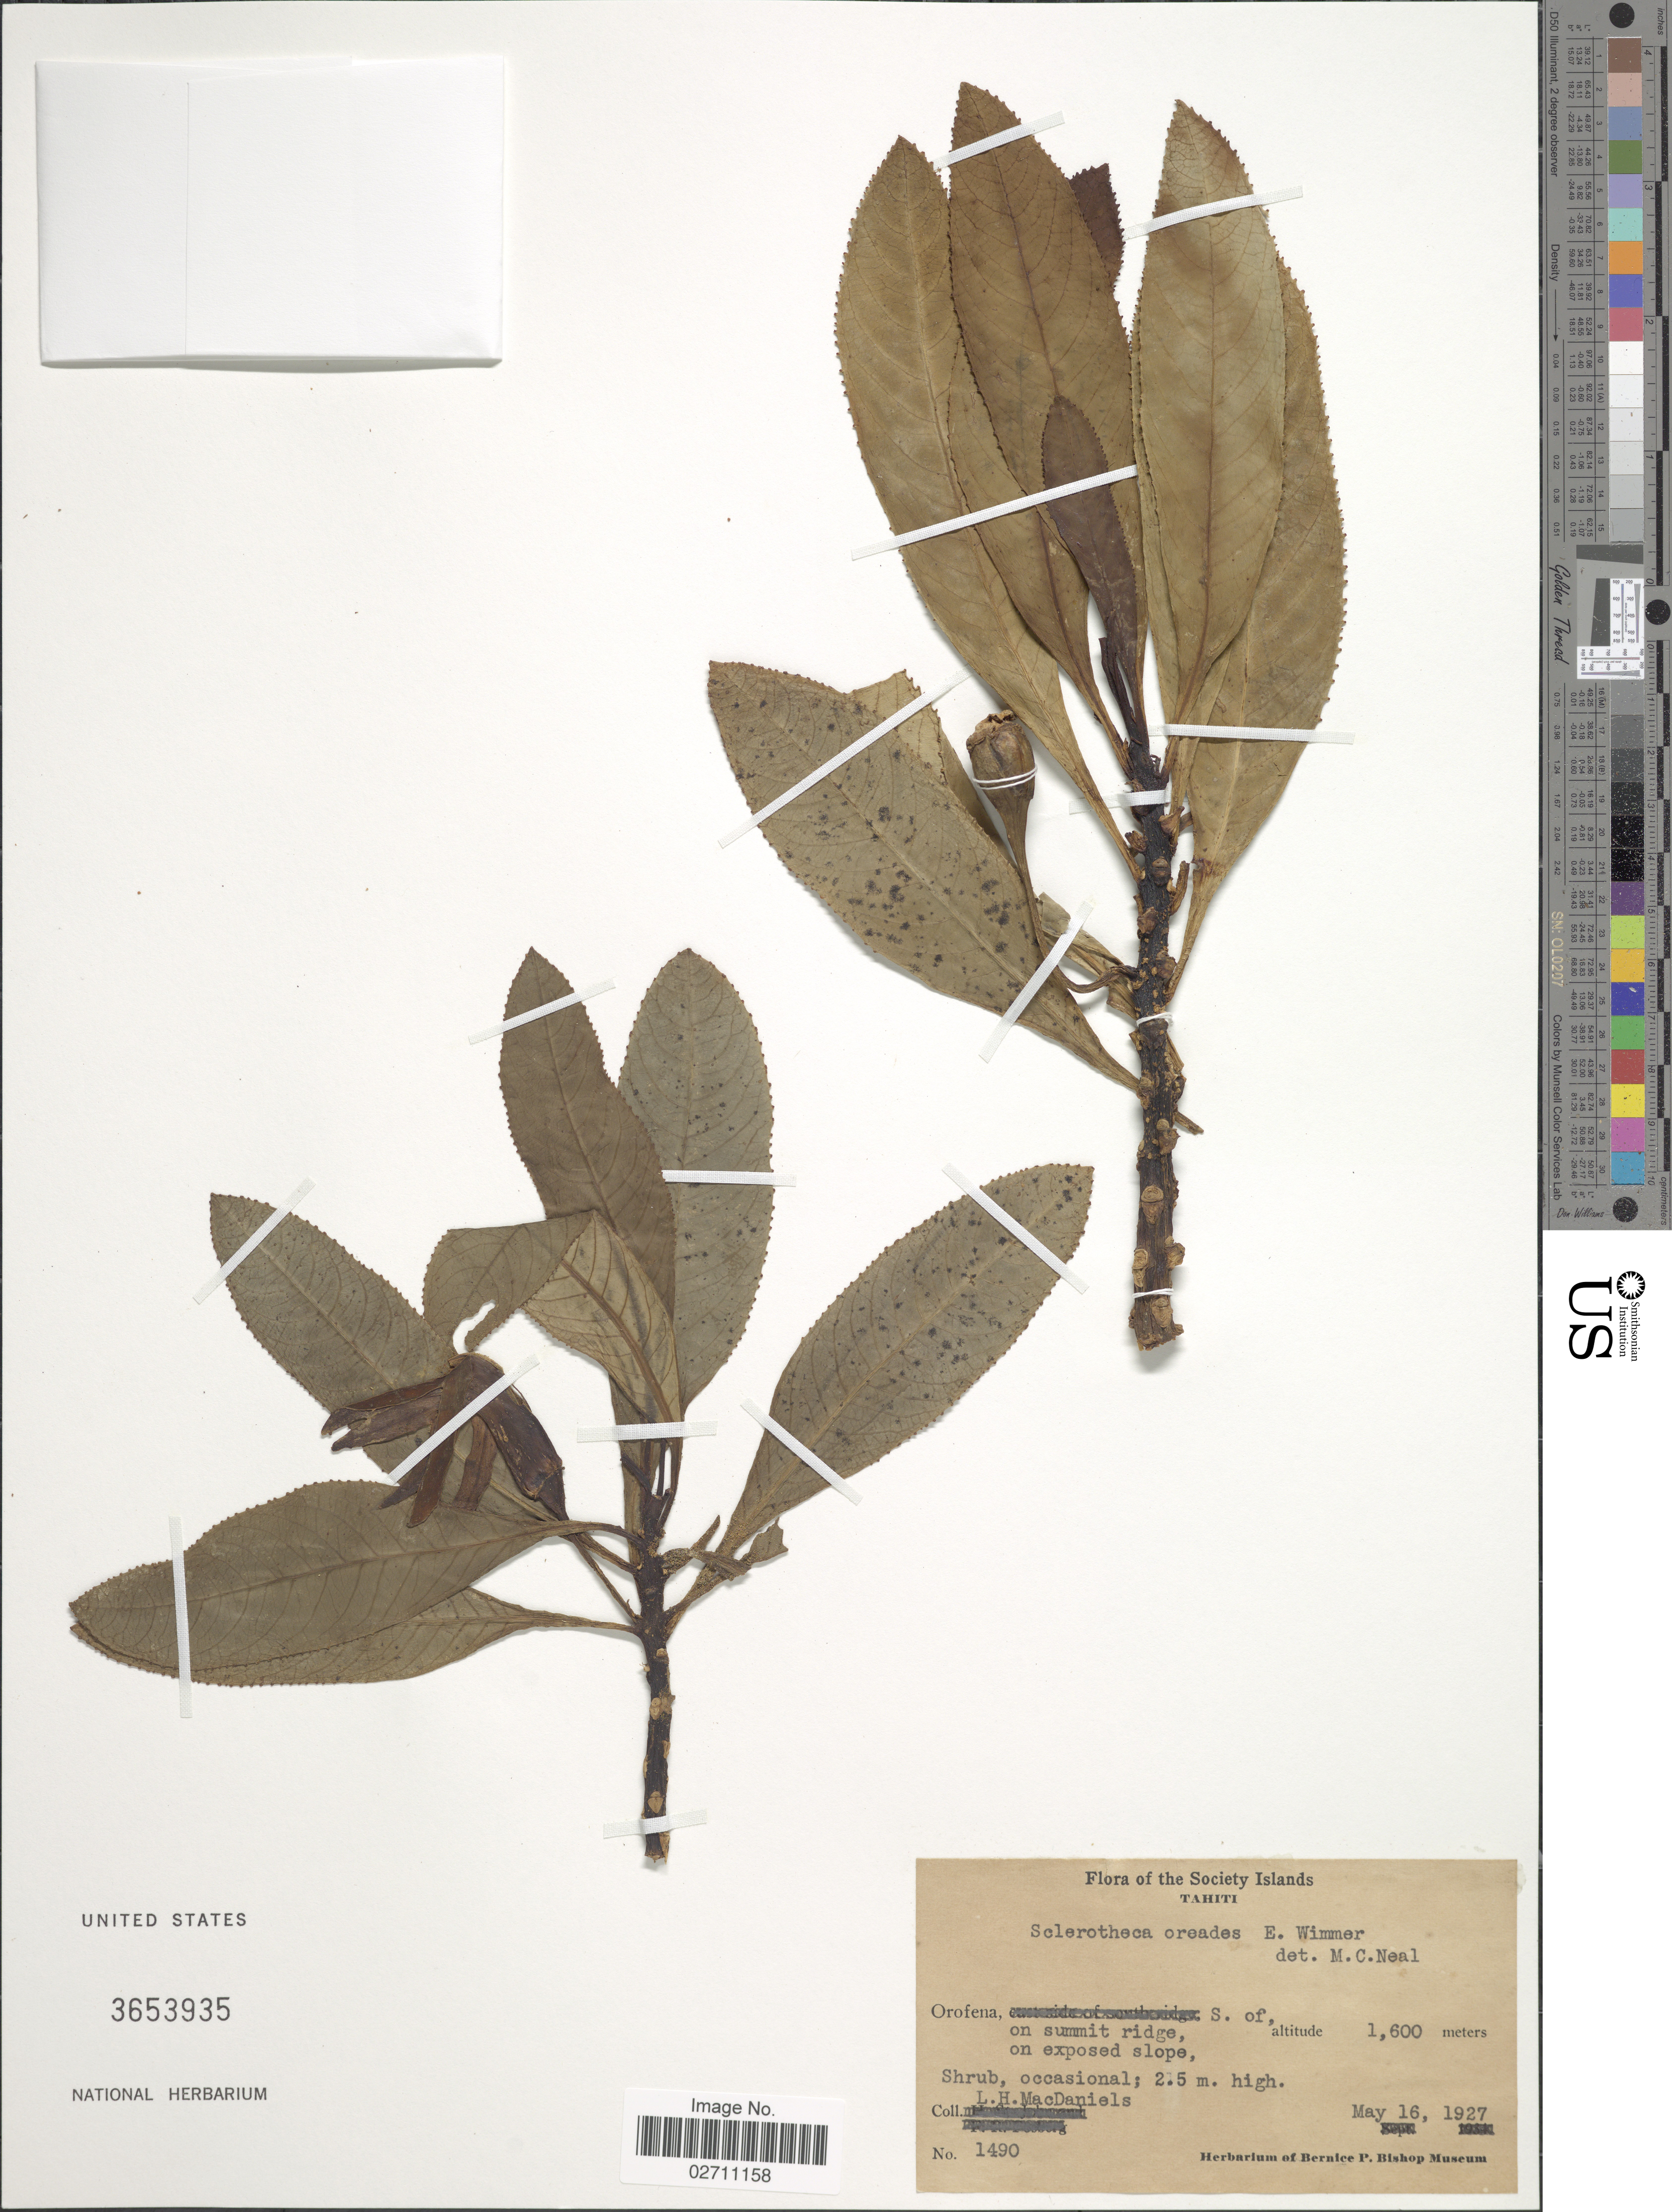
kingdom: Plantae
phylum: Tracheophyta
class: Magnoliopsida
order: Asterales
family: Campanulaceae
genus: Sclerotheca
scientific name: Sclerotheca oreades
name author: E. Wimm.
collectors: L. H. MacDaniels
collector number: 1490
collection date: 1927-05-16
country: French Polynesia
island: Tahiti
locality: The Society Islands, Tahiti, S. of, on summit ridge, on exposed slope.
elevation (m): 1600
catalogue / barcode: US 3653935